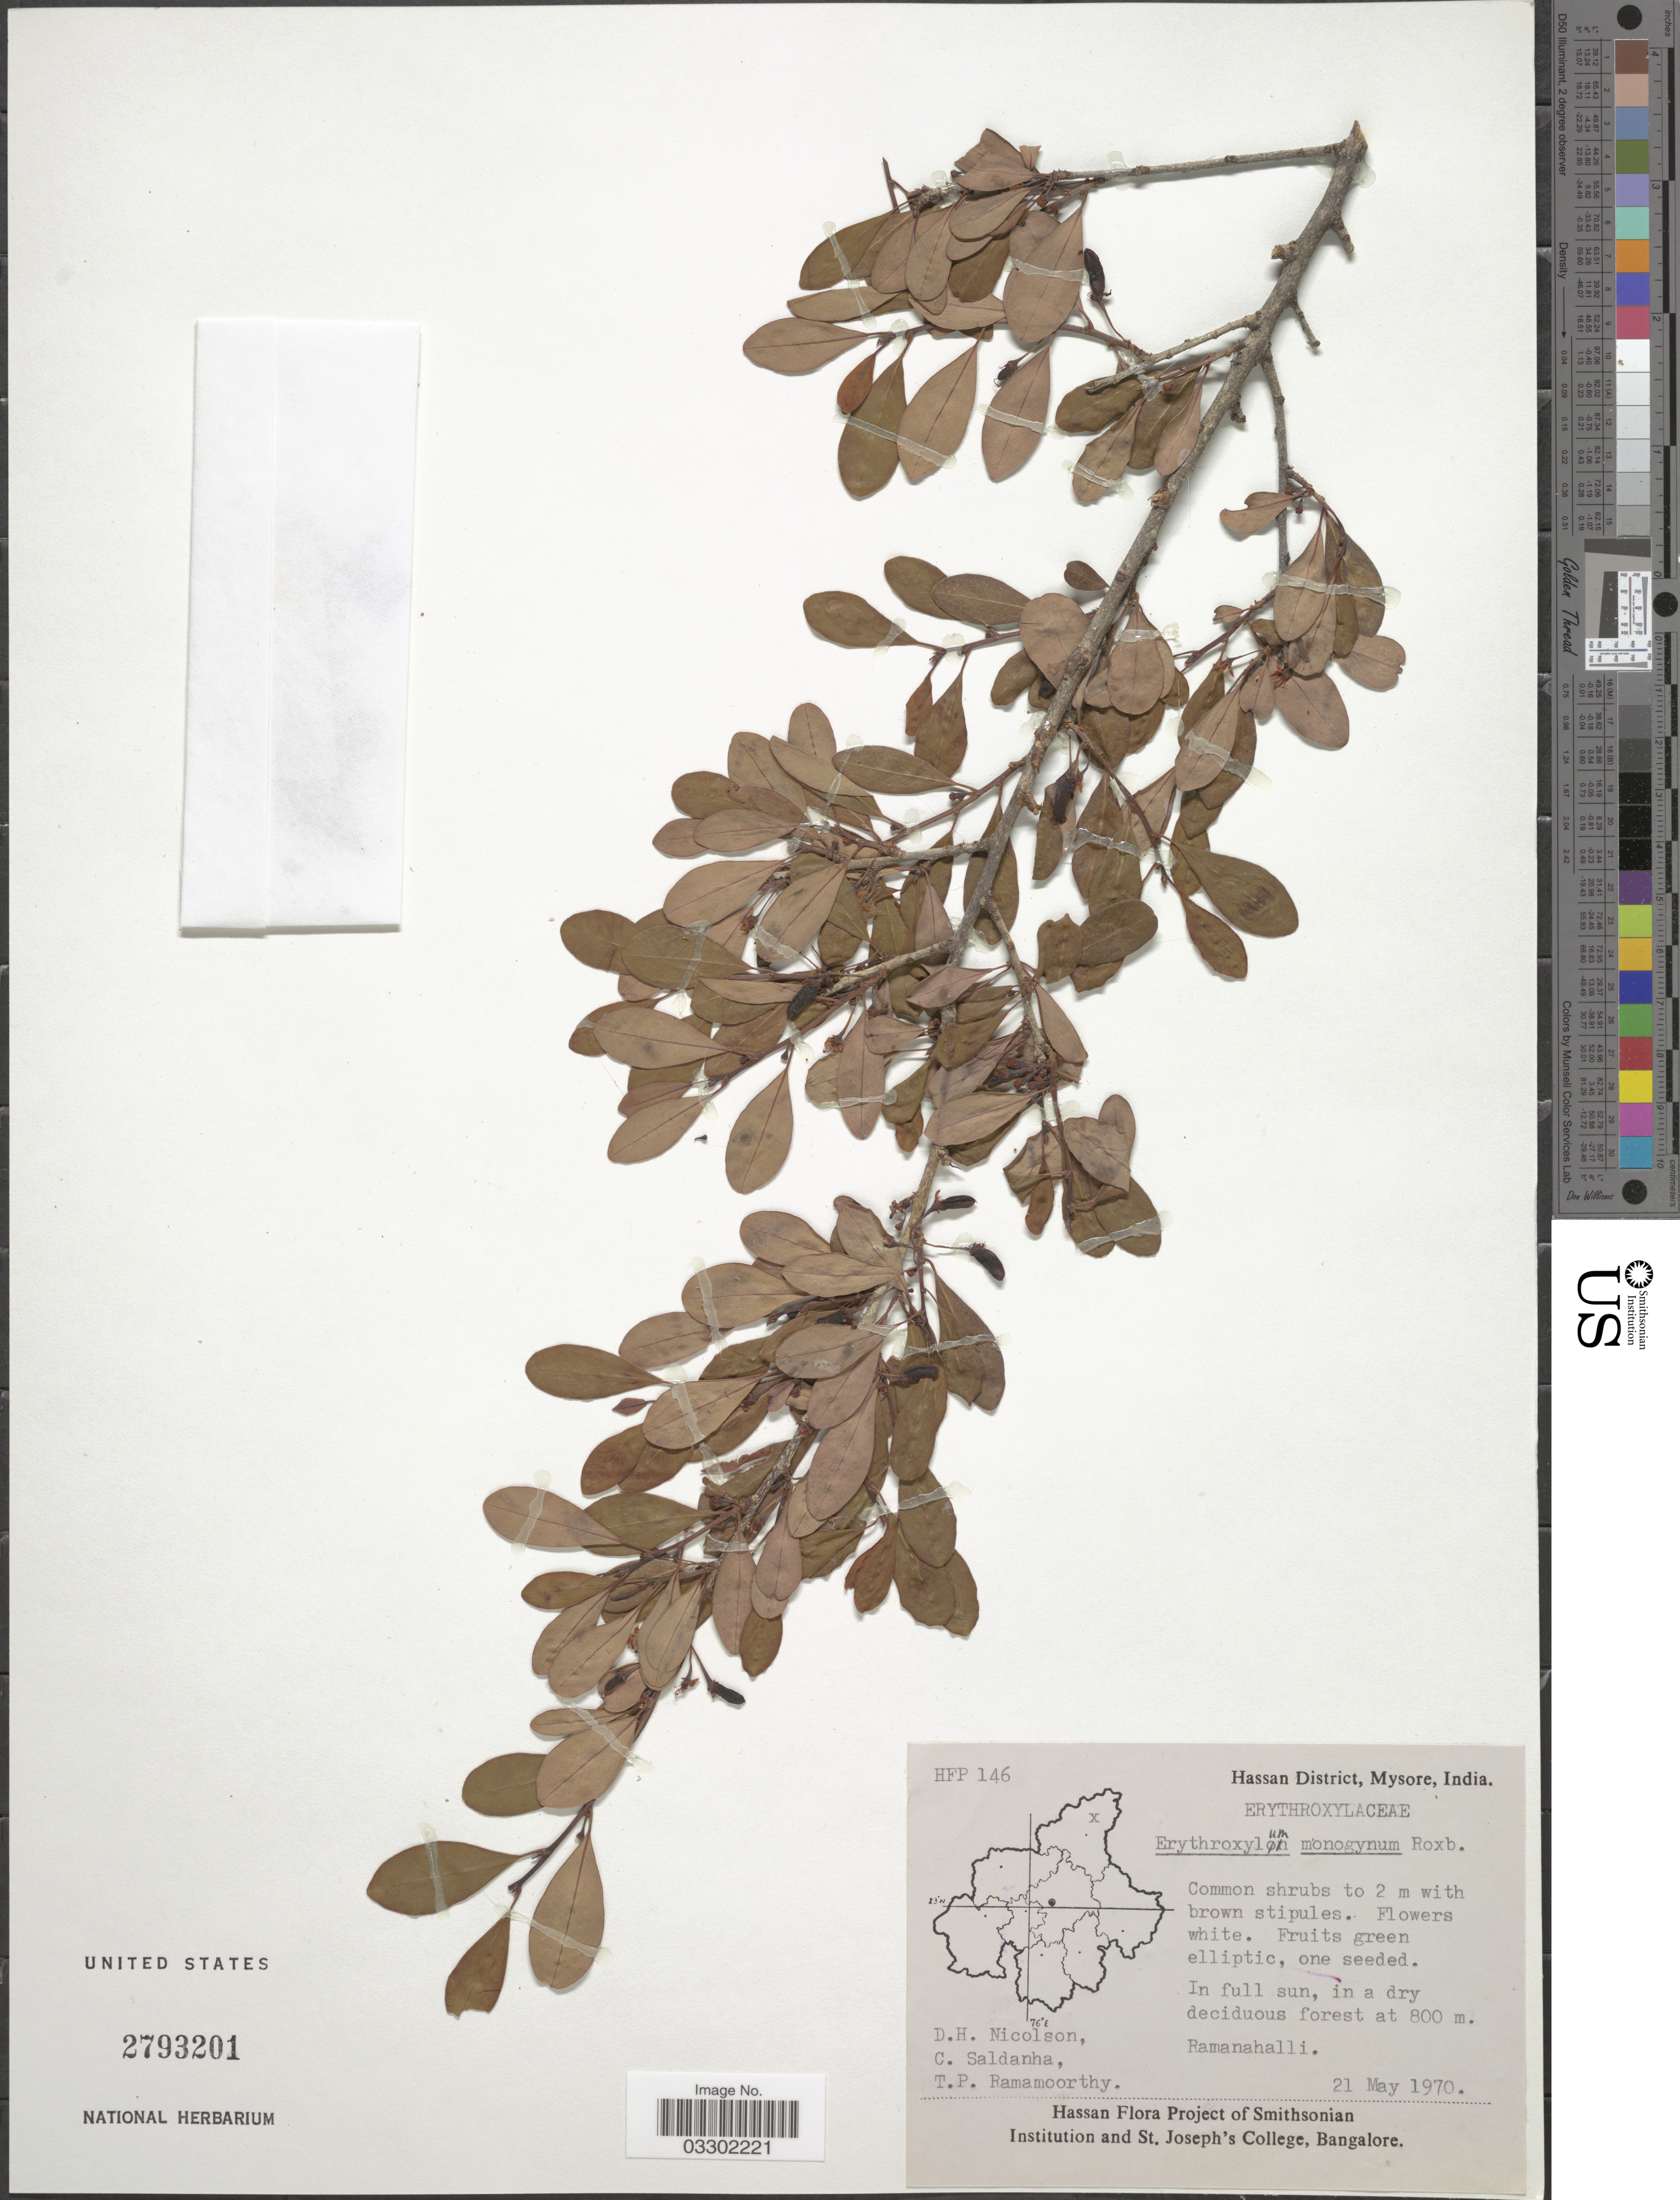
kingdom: Plantae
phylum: Tracheophyta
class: Magnoliopsida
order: Malpighiales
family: Erythroxylaceae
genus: Erythroxylum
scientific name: Erythroxylum monogynum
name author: Roxb.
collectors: D. H. Nicolson, C. Saldanha & T. P. Ramamoorthy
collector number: HFP146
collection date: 1970-05-21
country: India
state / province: Karnataka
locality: Hassan District, Mysore, Ramanahalli.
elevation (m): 800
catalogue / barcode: US 2793201